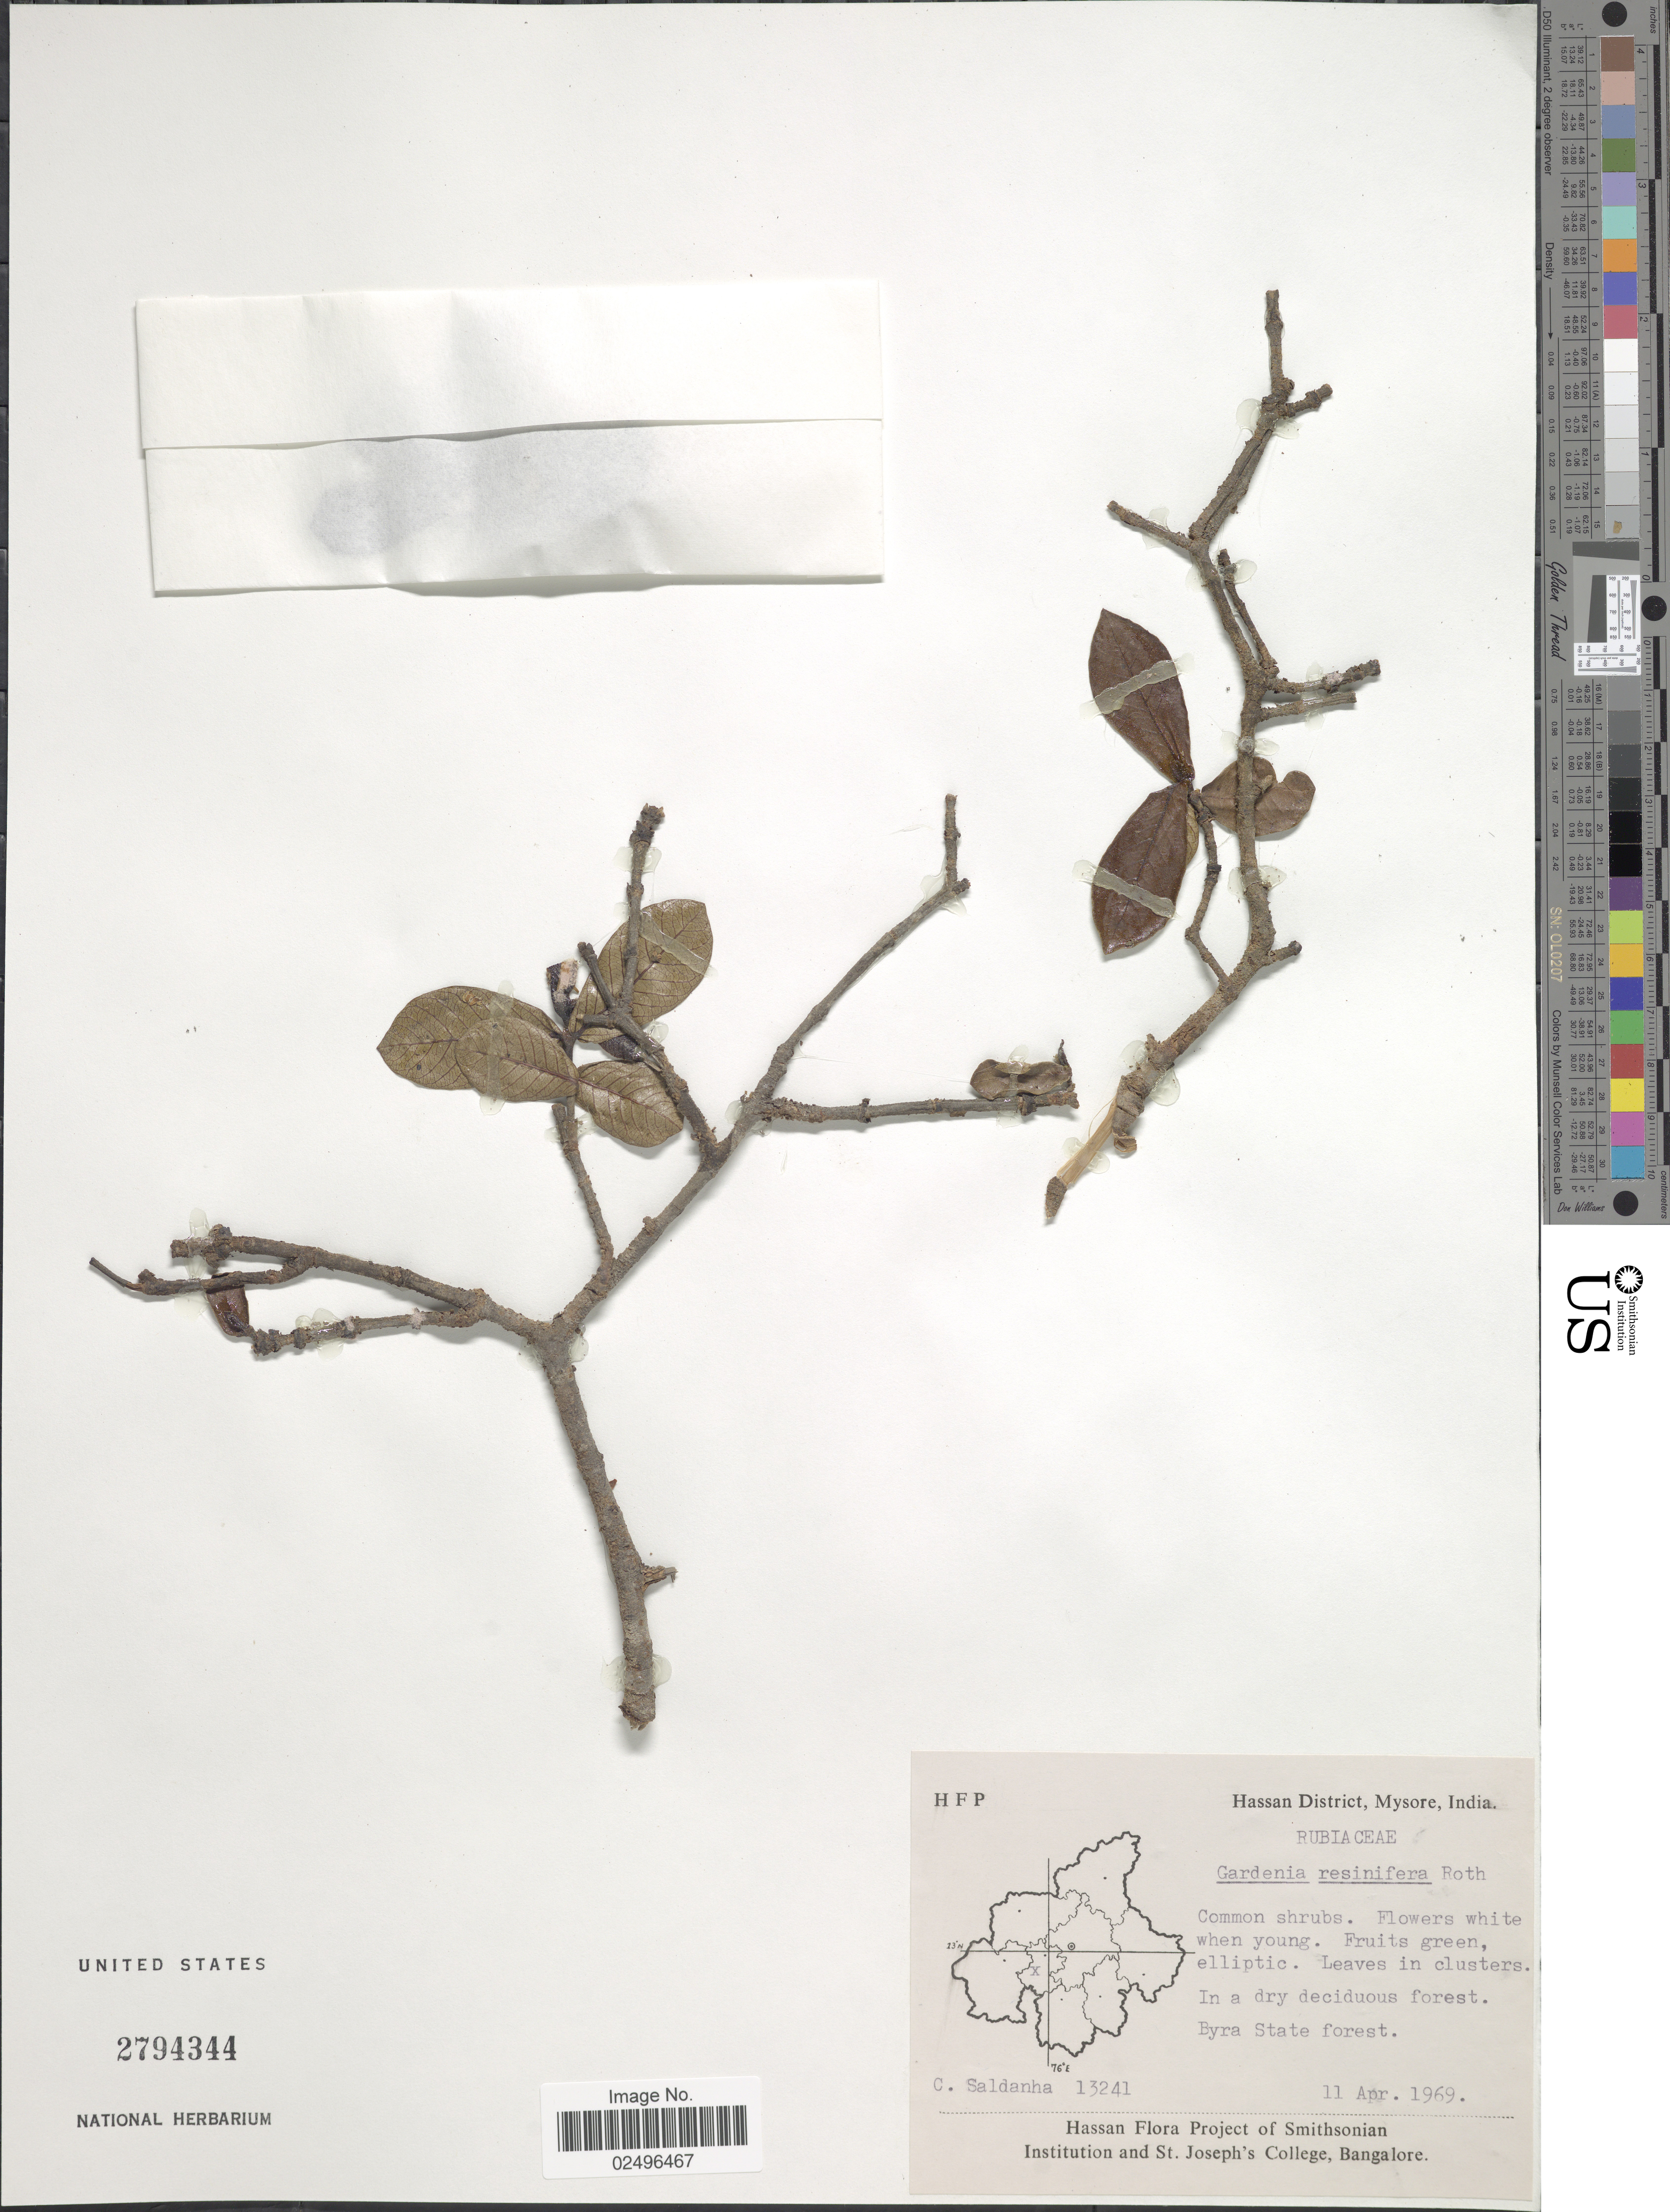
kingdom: Plantae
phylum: Tracheophyta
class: Magnoliopsida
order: Gentianales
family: Rubiaceae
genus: Gardenia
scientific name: Gardenia resinifera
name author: Roth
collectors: C. Saldanha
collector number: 13241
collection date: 1969-04-11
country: India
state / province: Karnataka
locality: Hassan District, Mysore, India, Byra State Forest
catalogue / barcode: US 2794344